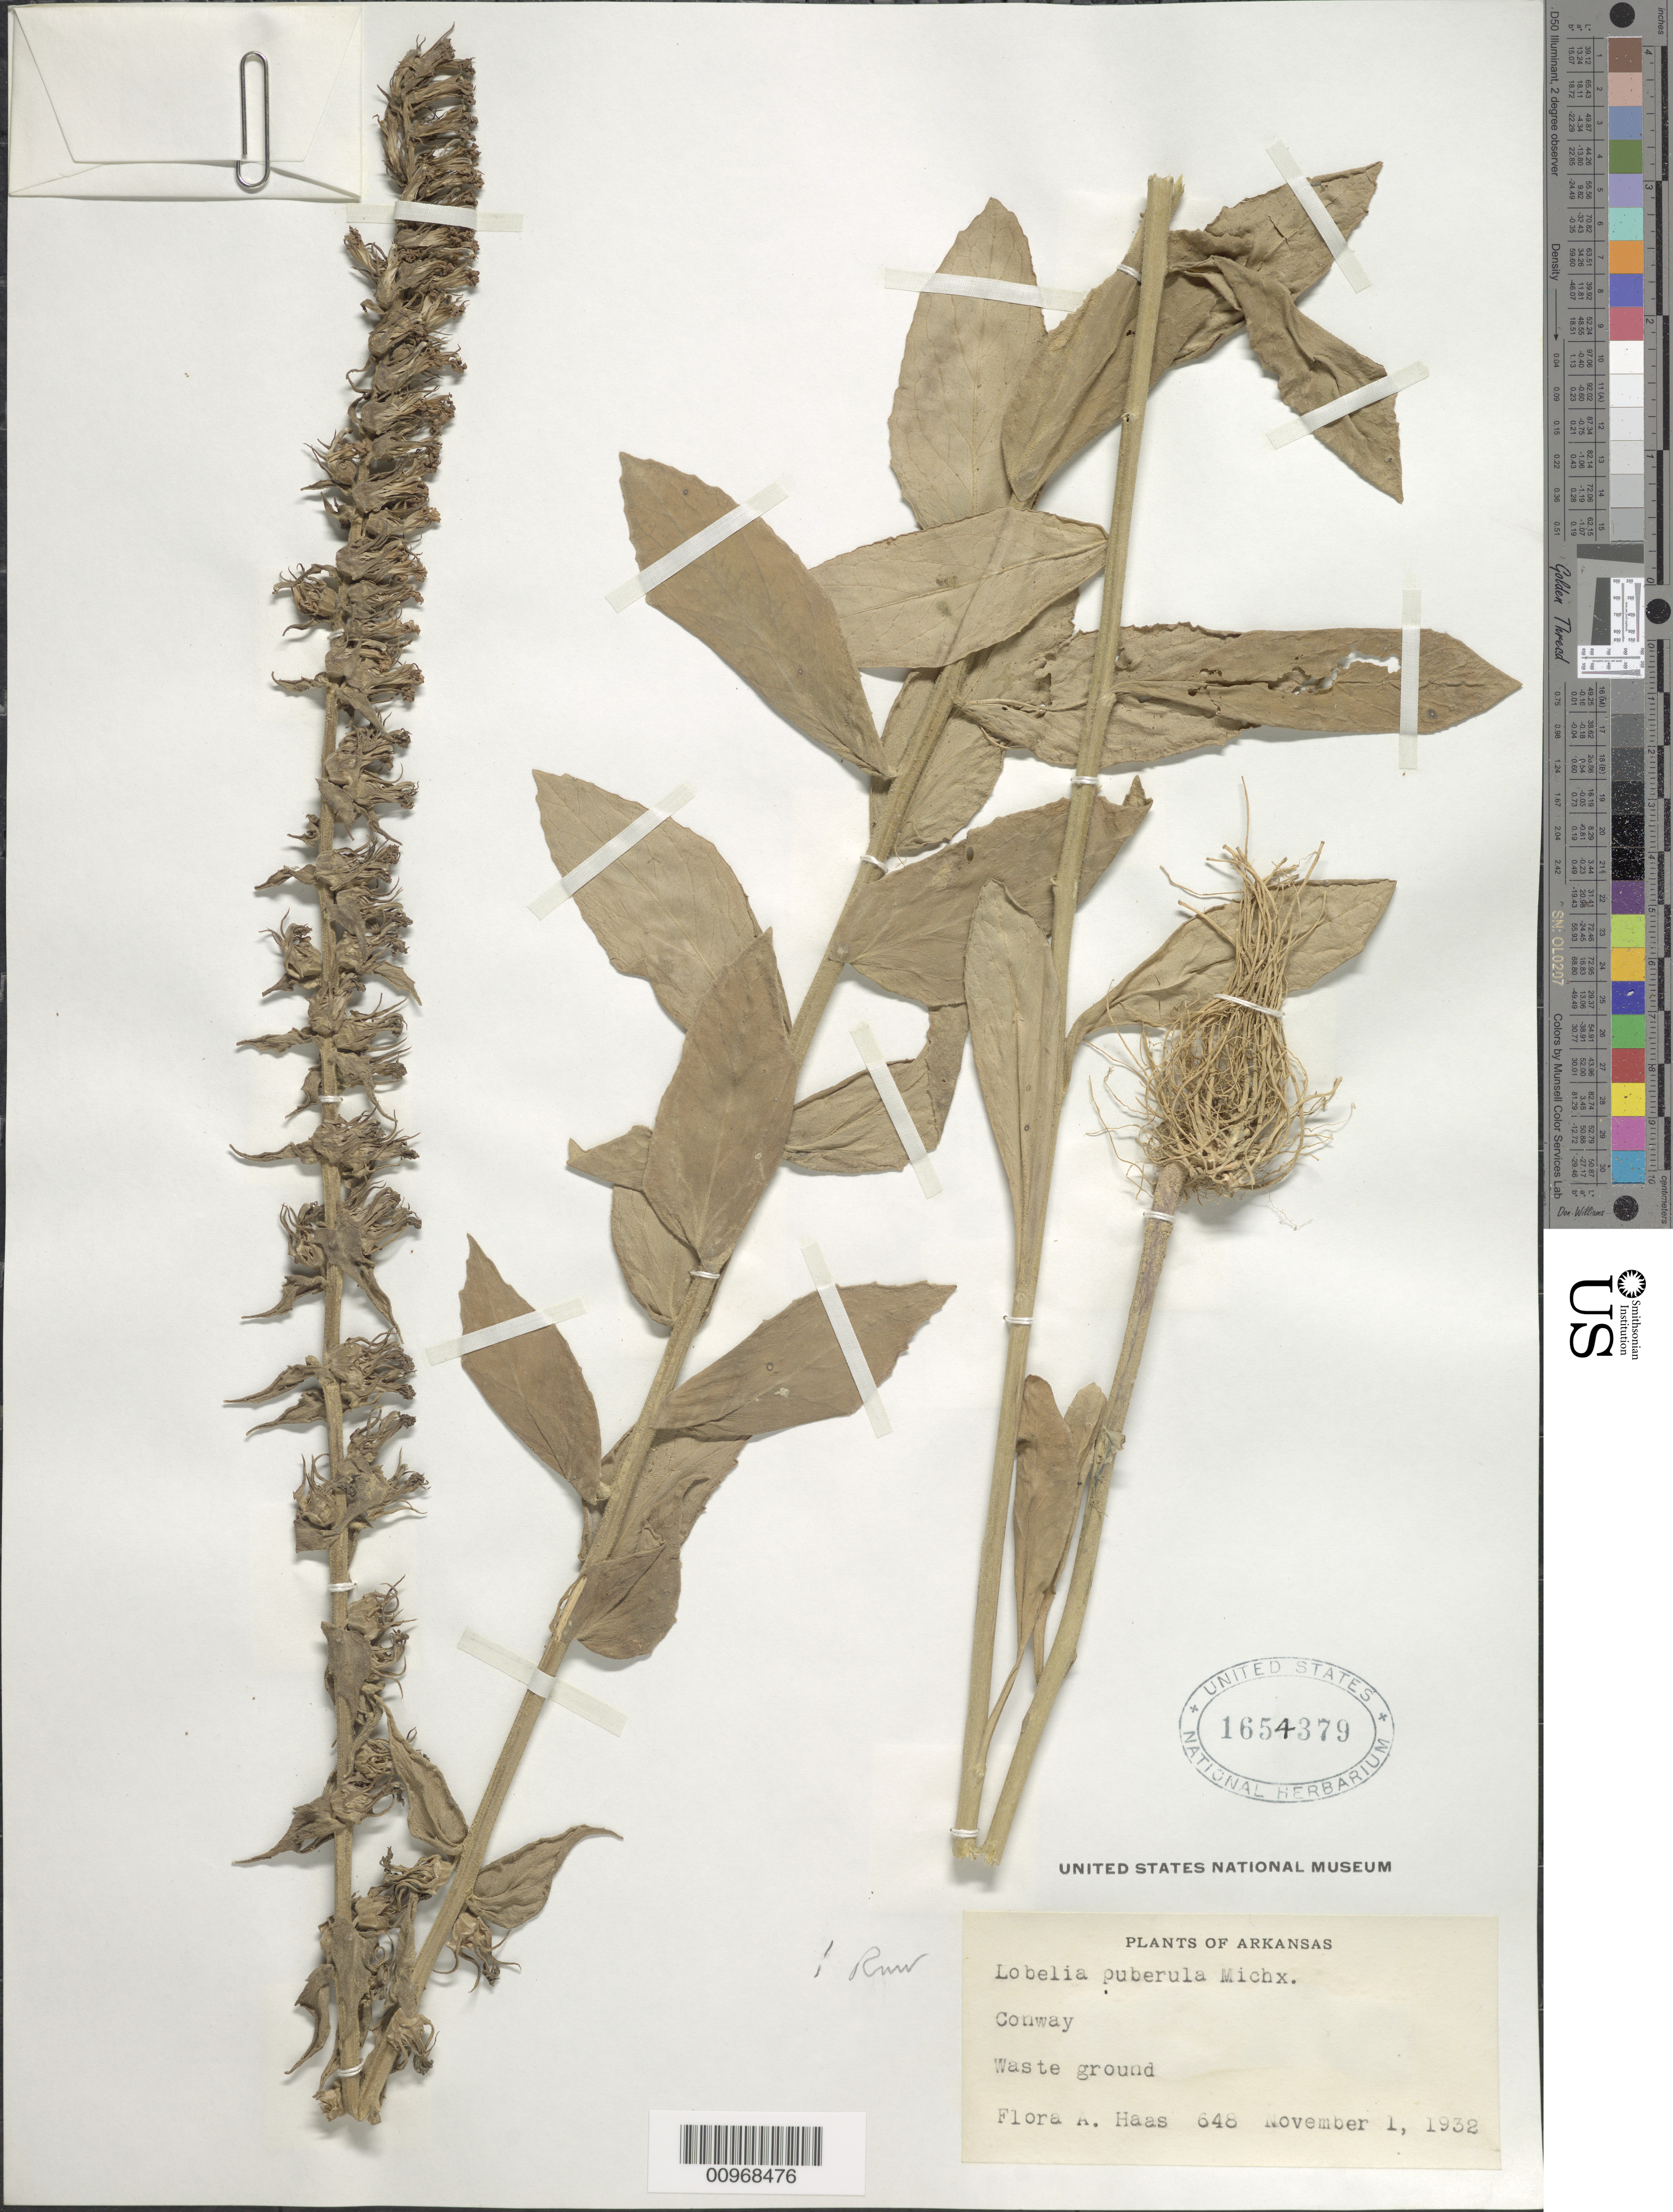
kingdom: Plantae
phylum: Tracheophyta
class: Magnoliopsida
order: Asterales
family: Campanulaceae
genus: Lobelia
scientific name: Lobelia puberula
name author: Michx.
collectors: F. A. Haas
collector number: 648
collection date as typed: November 1, 1932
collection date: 1932-11-01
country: United States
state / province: Arkansas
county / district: Faulkner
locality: Conway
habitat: waste ground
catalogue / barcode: US 1654379